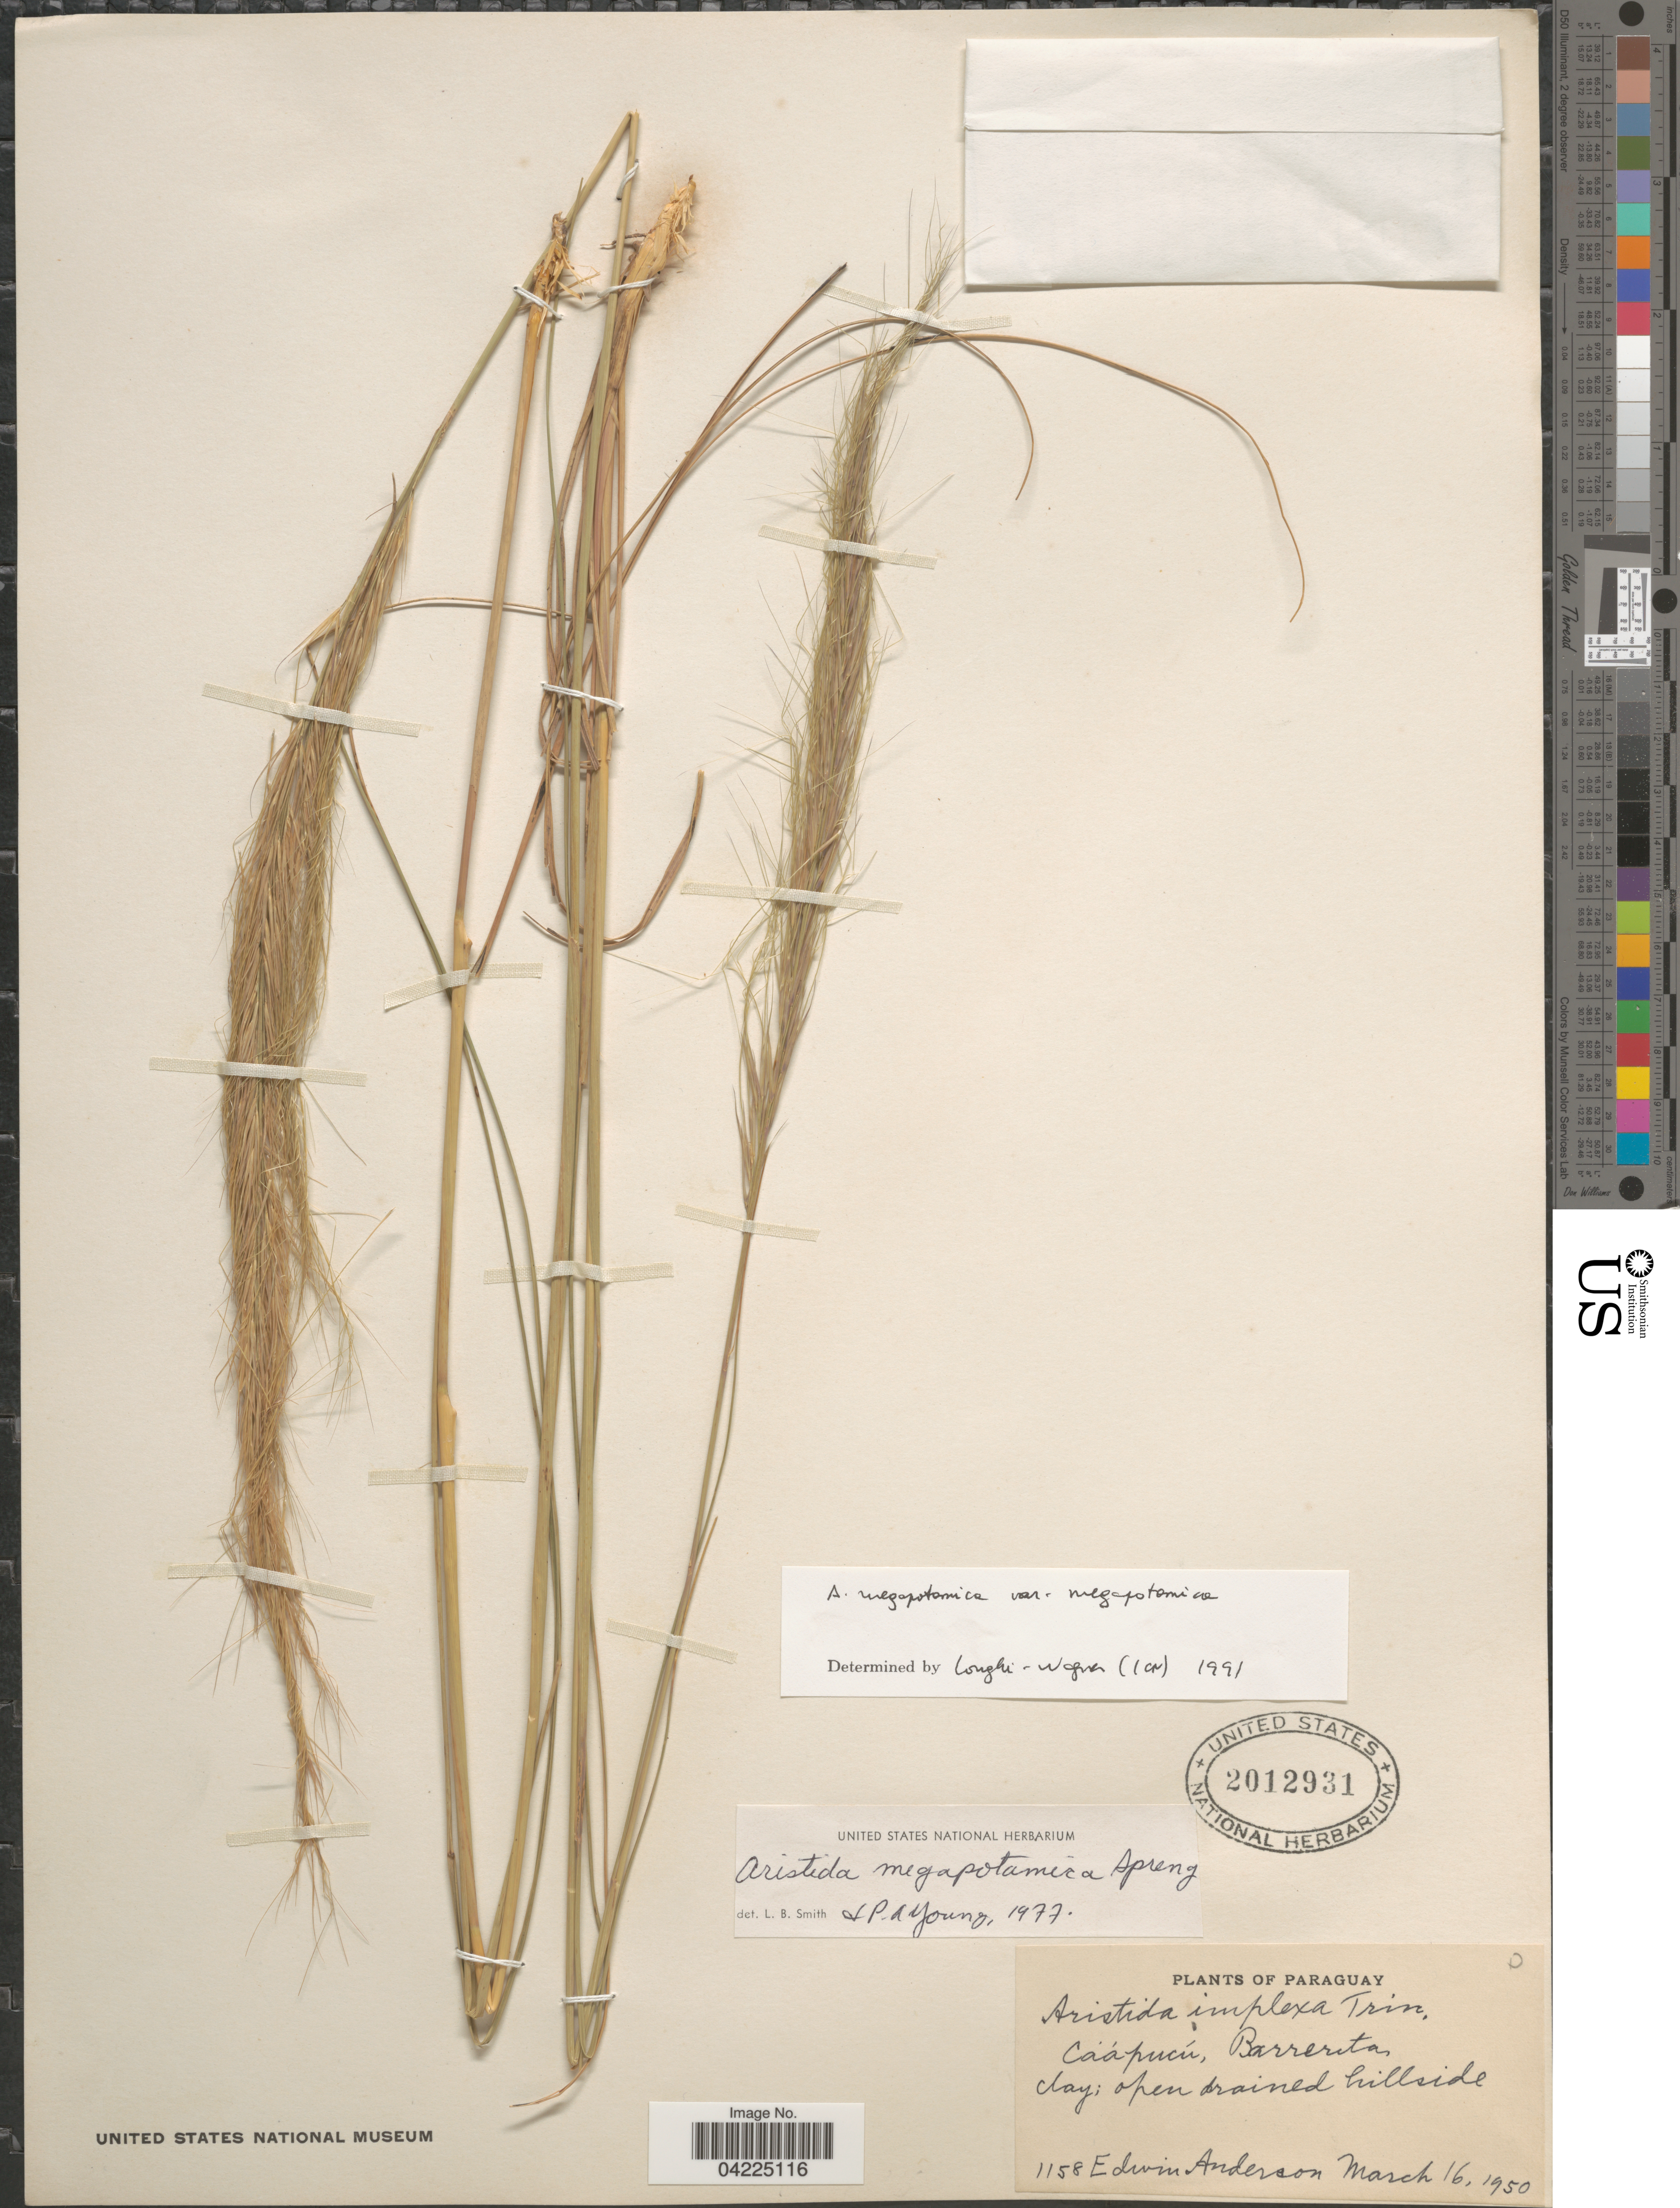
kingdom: Plantae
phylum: Tracheophyta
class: Liliopsida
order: Poales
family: Poaceae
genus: Aristida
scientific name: Aristida megapotamica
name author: Spreng.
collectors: E. Anderson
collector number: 1158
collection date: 1950-03-16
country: Paraguay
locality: Caápucú, Barrerita.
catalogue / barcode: US 2012931